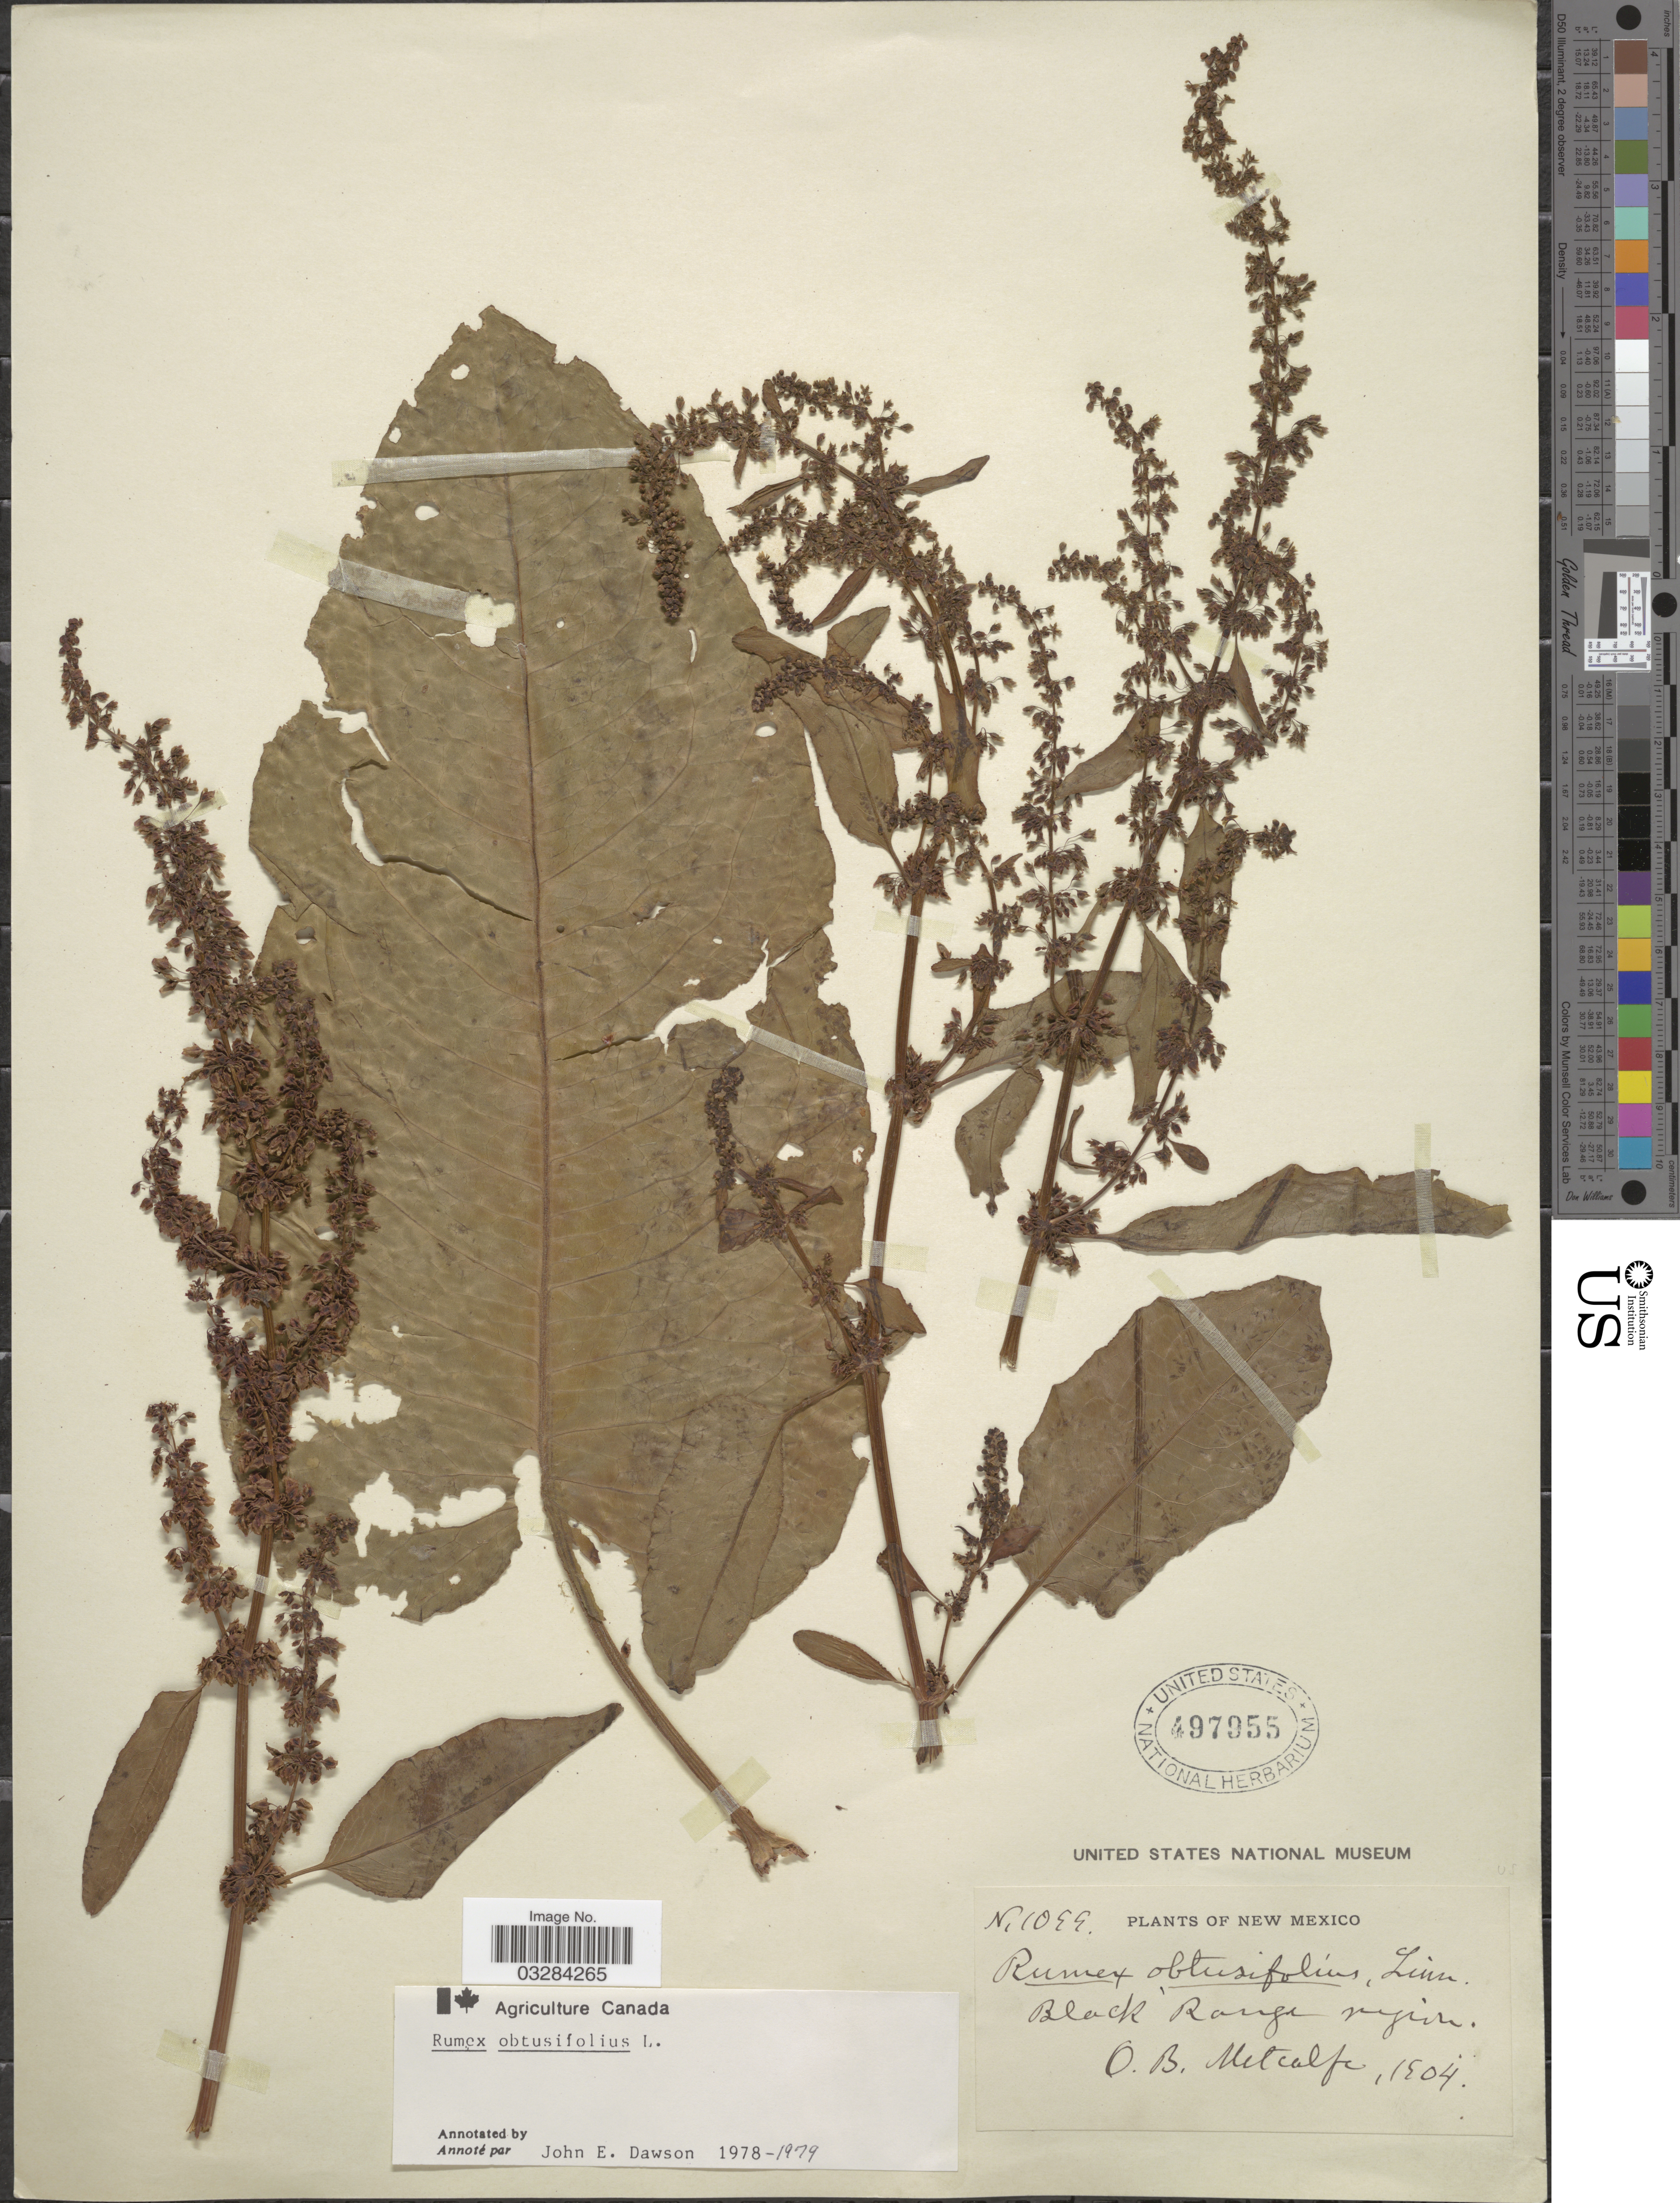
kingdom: Plantae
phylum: Tracheophyta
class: Magnoliopsida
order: Caryophyllales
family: Polygonaceae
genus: Rumex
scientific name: Rumex obtusifolius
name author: L.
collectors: O. B. Metcalfe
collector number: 1099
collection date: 1904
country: United States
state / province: New Mexico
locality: Black Range region.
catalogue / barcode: US 497955